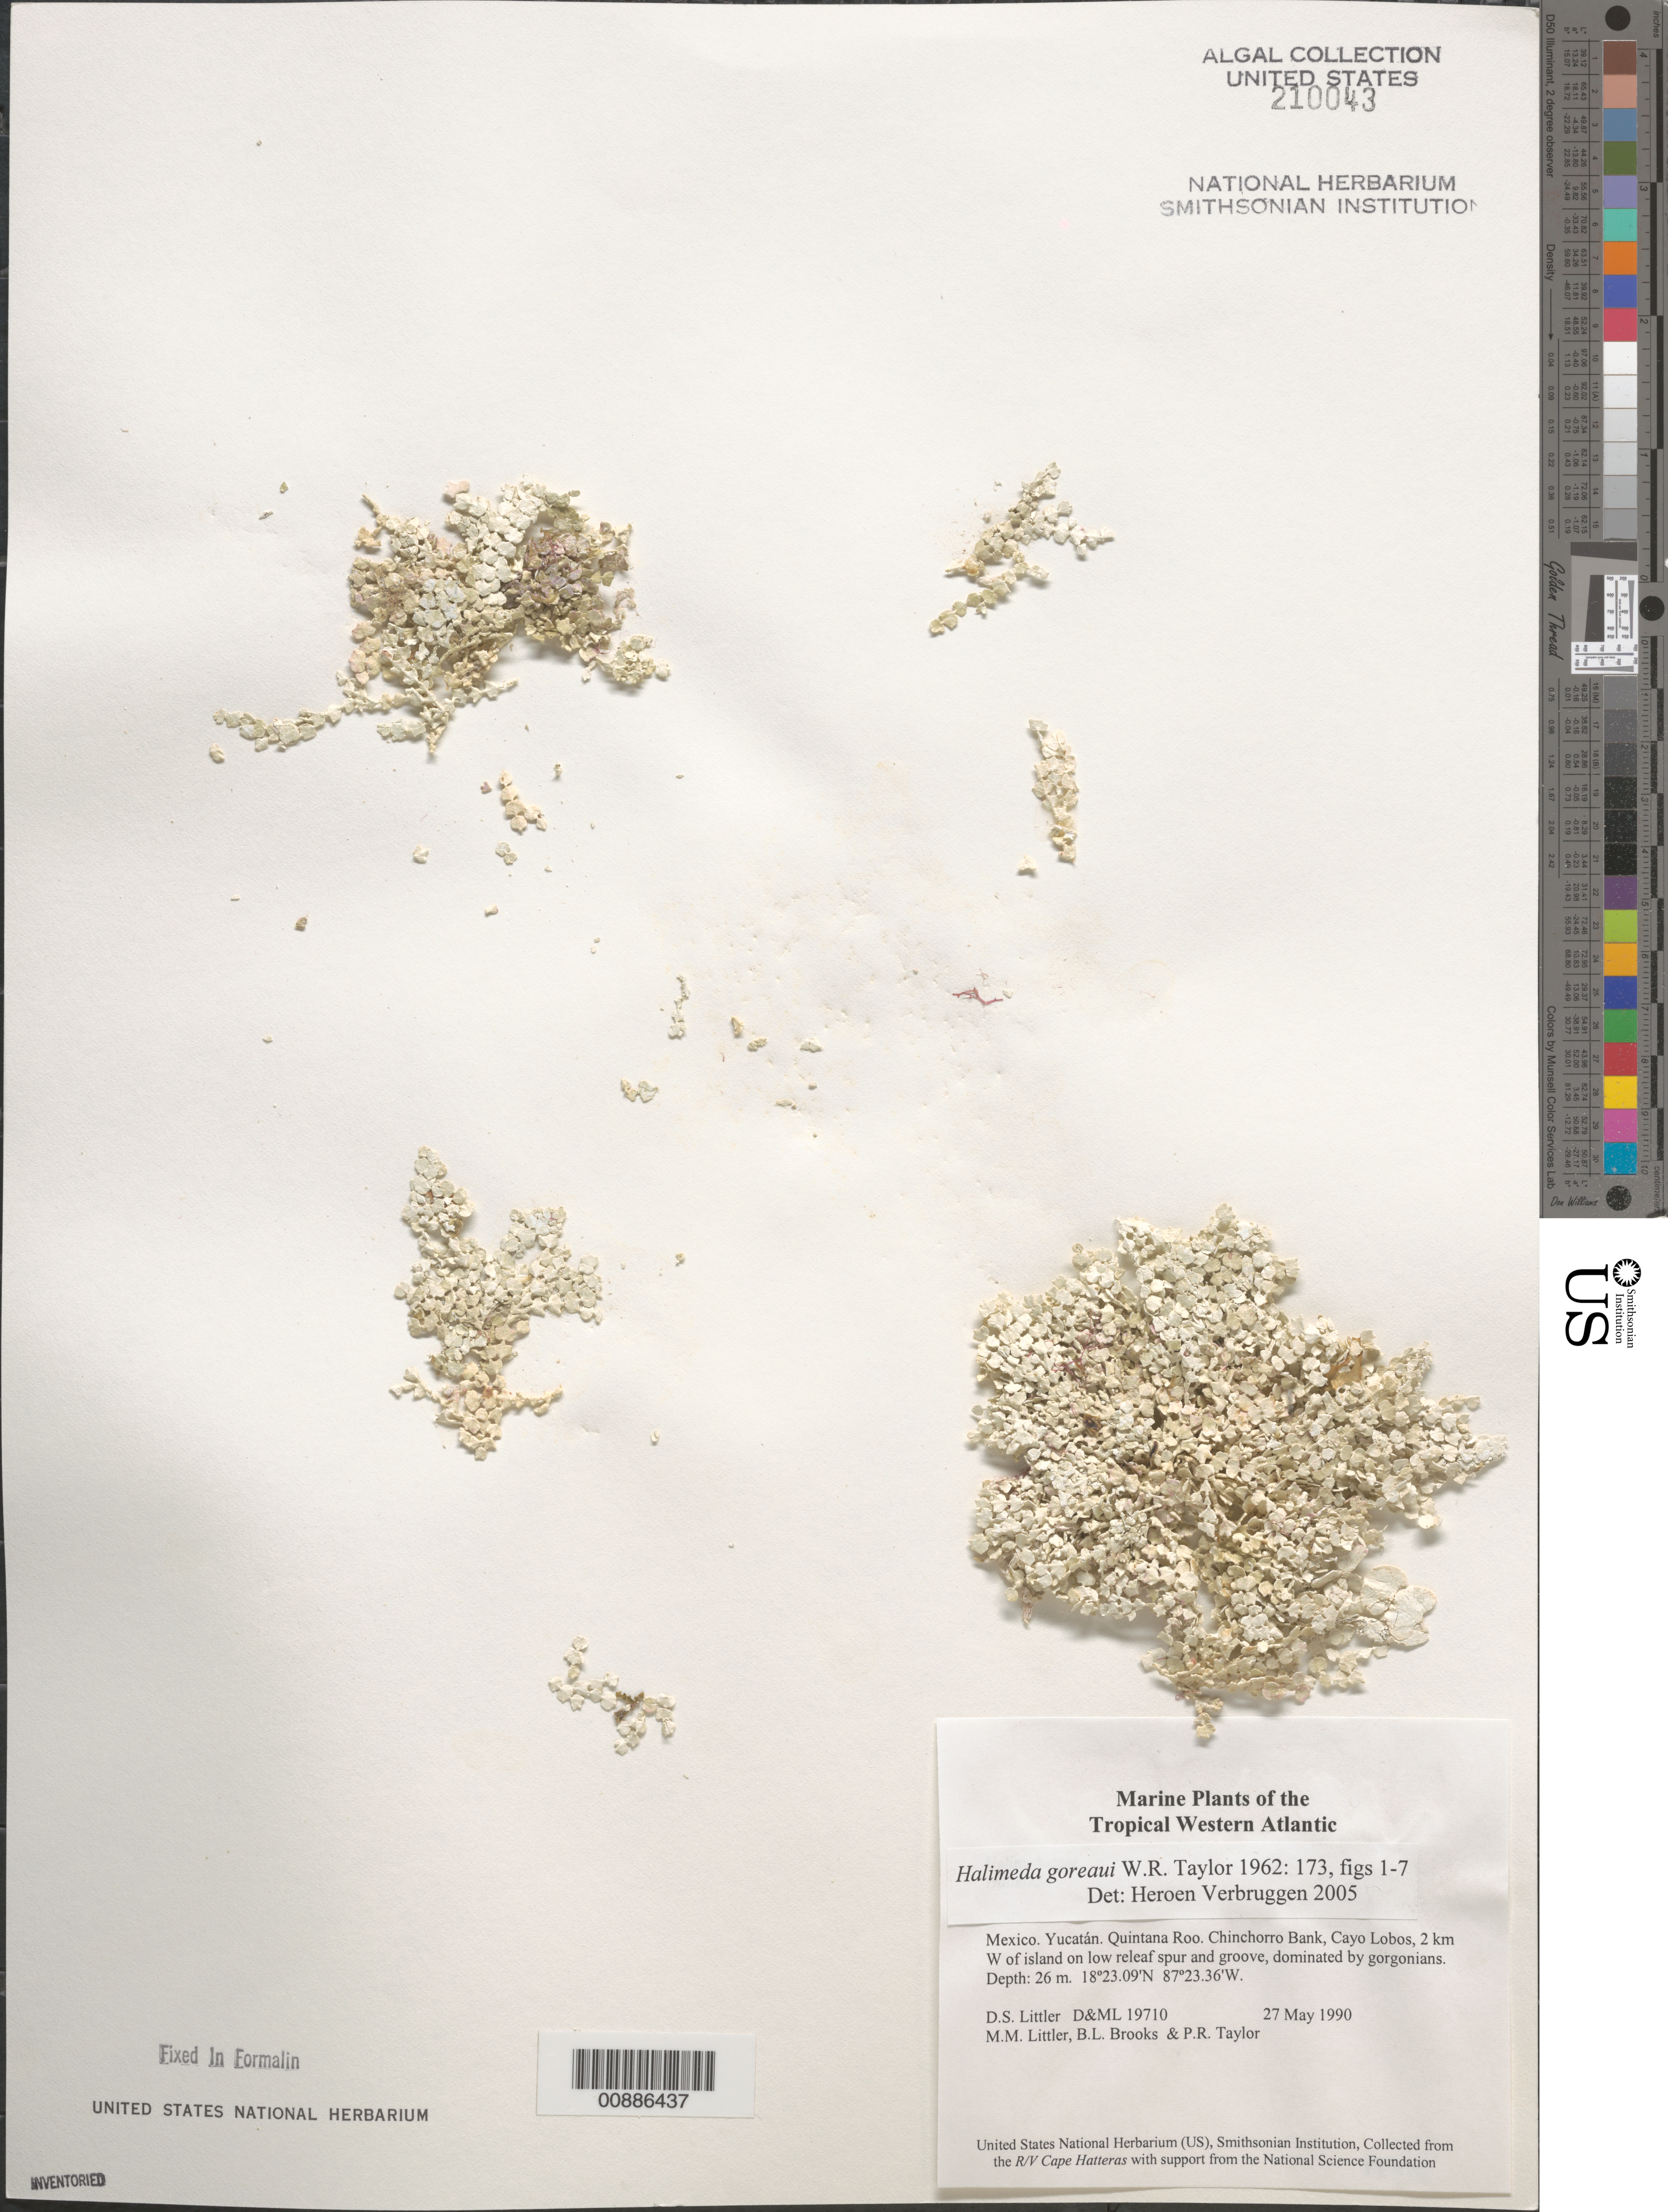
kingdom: Plantae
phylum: Chlorophyta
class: Ulvophyceae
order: Bryopsidales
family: Halimedaceae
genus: Halimeda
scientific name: Halimeda goreaui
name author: W.R. Taylor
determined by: Verbruggen, H.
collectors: D. S. Littler, M. M. Littler, B. Brooks & P. R. Taylor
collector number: D&ML 19710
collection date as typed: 27 May 1990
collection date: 1990-05-27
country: Mexico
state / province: Quintana Roo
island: Cayo Lobos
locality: Chinchorro Bank, 2 km west of island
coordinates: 18 23.09'N, 87 23.36'W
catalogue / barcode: US 210043